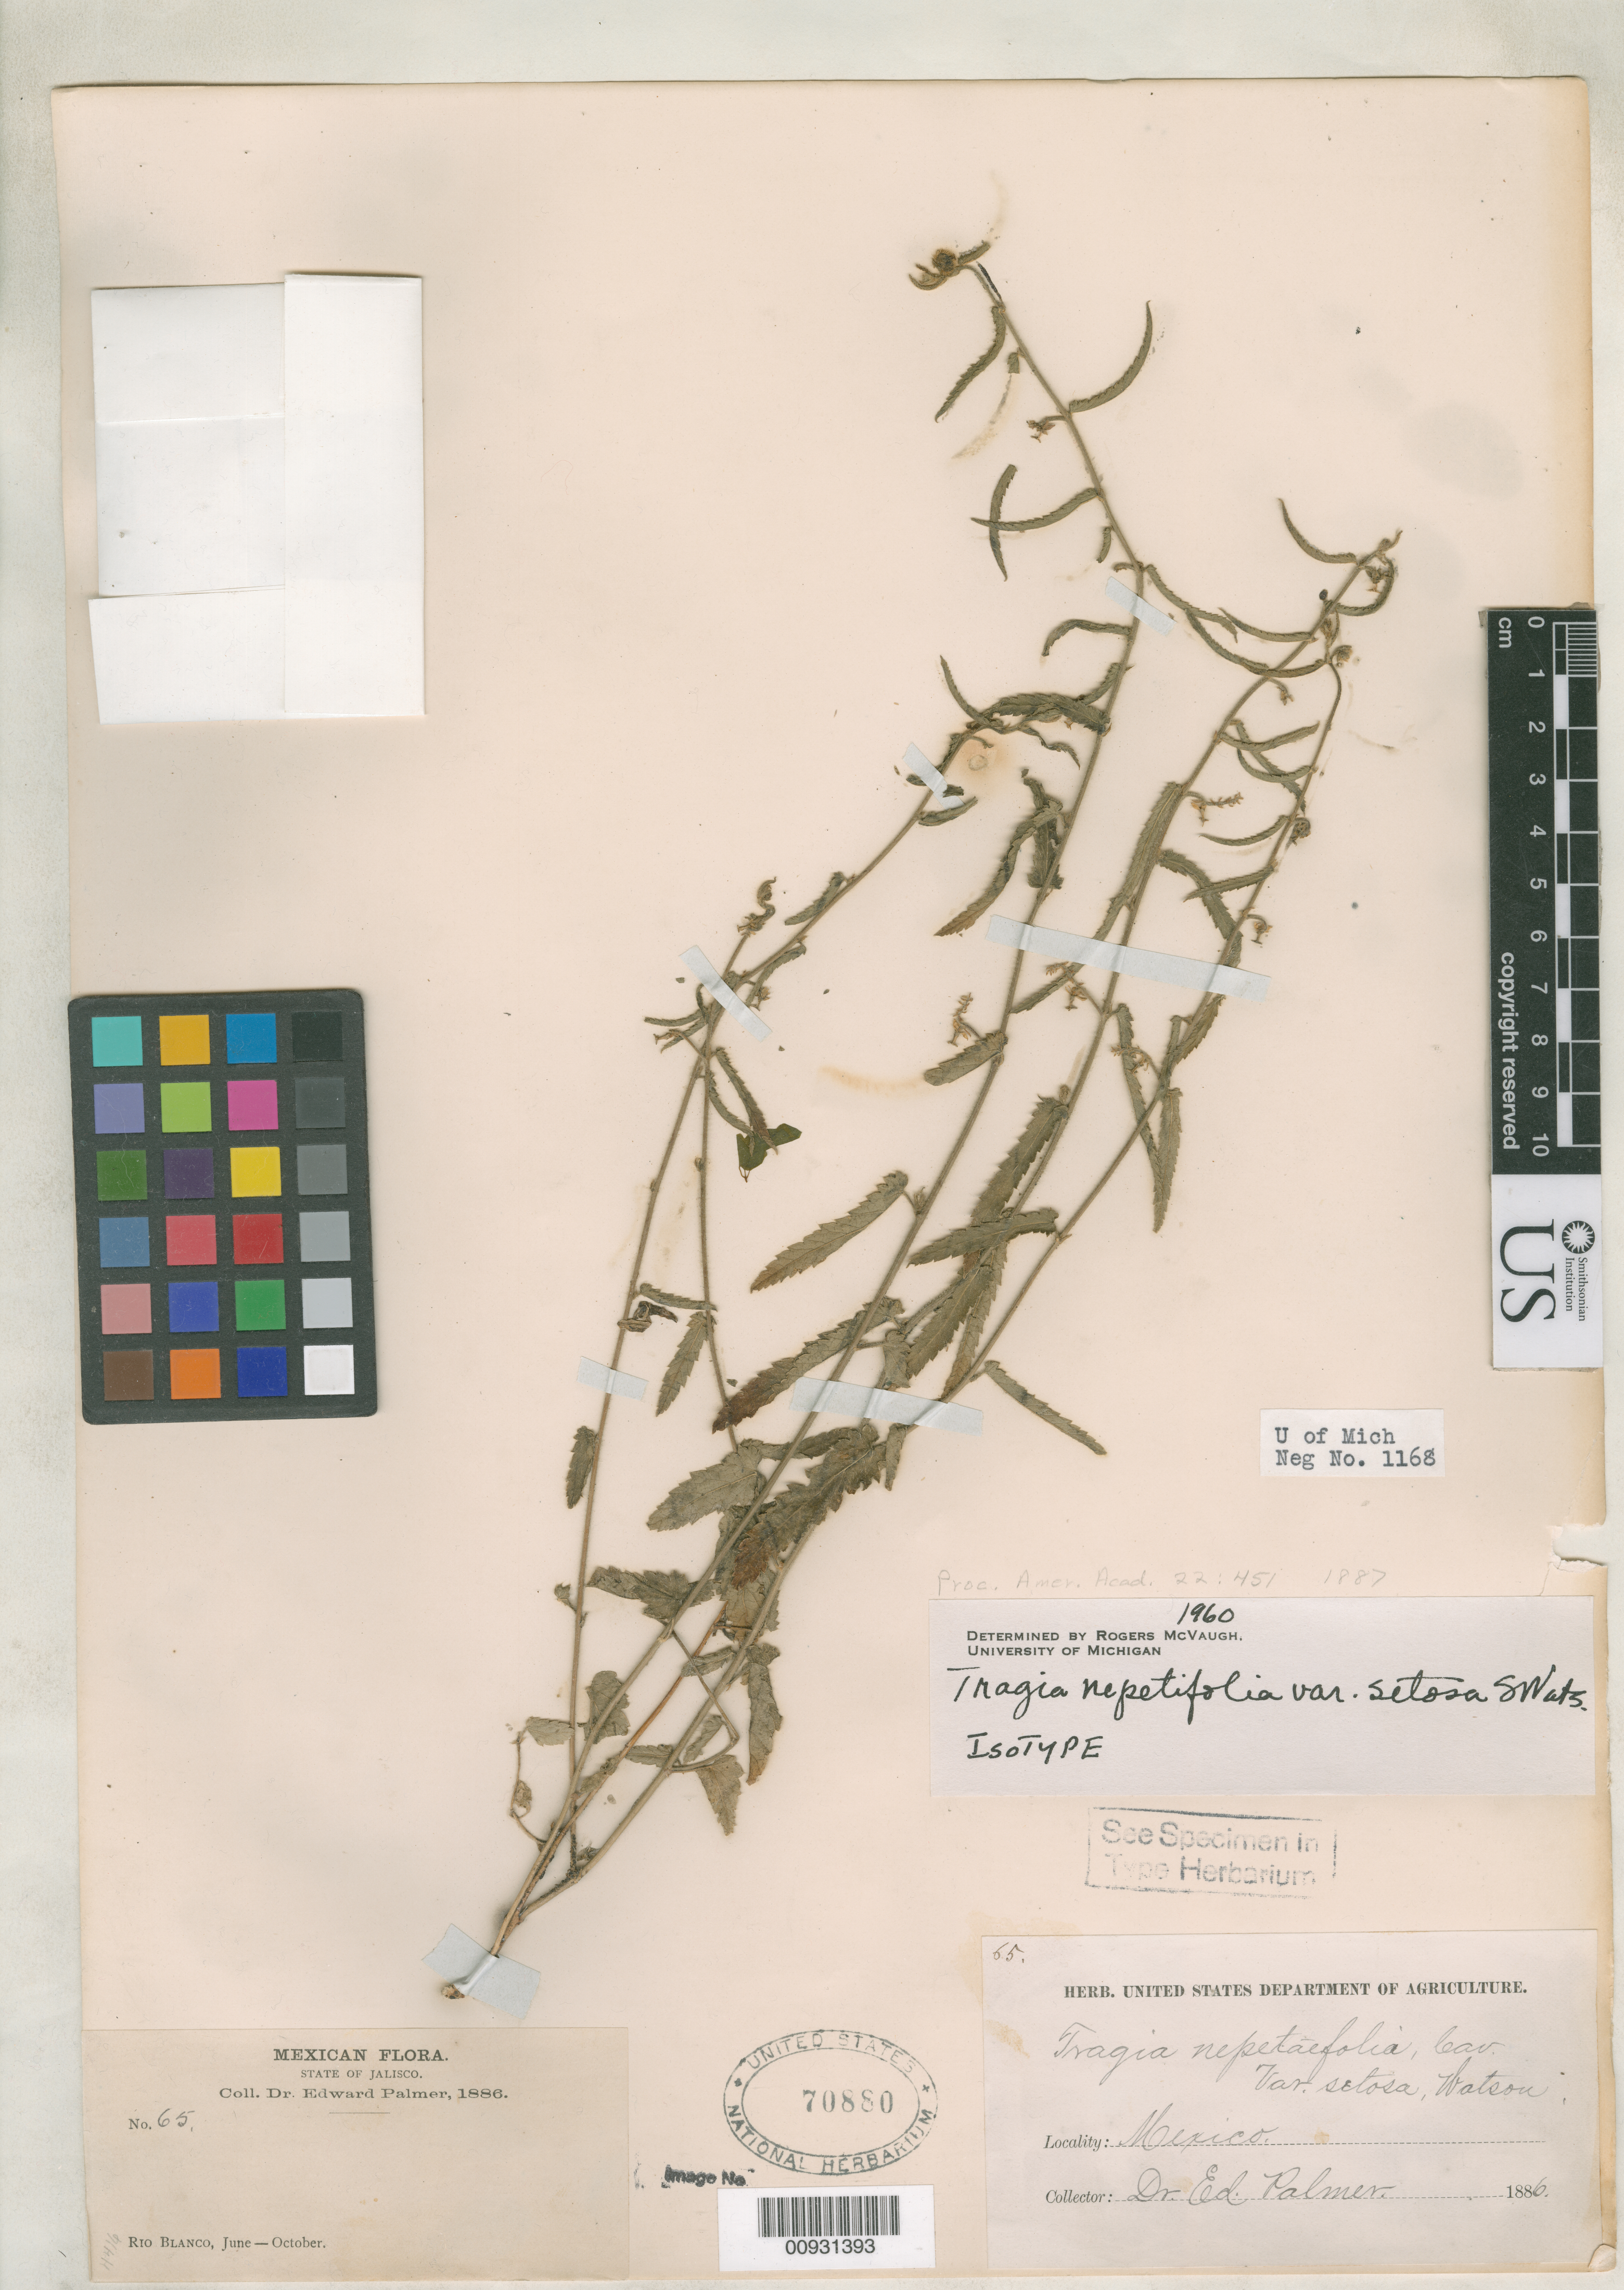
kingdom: Plantae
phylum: Tracheophyta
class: Magnoliopsida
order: Malpighiales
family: Euphorbiaceae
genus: Tragia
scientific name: Tragia nepetifolia var. setosa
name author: S. Watson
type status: Isotype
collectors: E. Palmer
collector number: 65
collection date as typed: Jun 1886 to -- Oct 1886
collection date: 1886-06/1886-10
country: Mexico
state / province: Jalisco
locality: Río Blanco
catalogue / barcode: US 70880